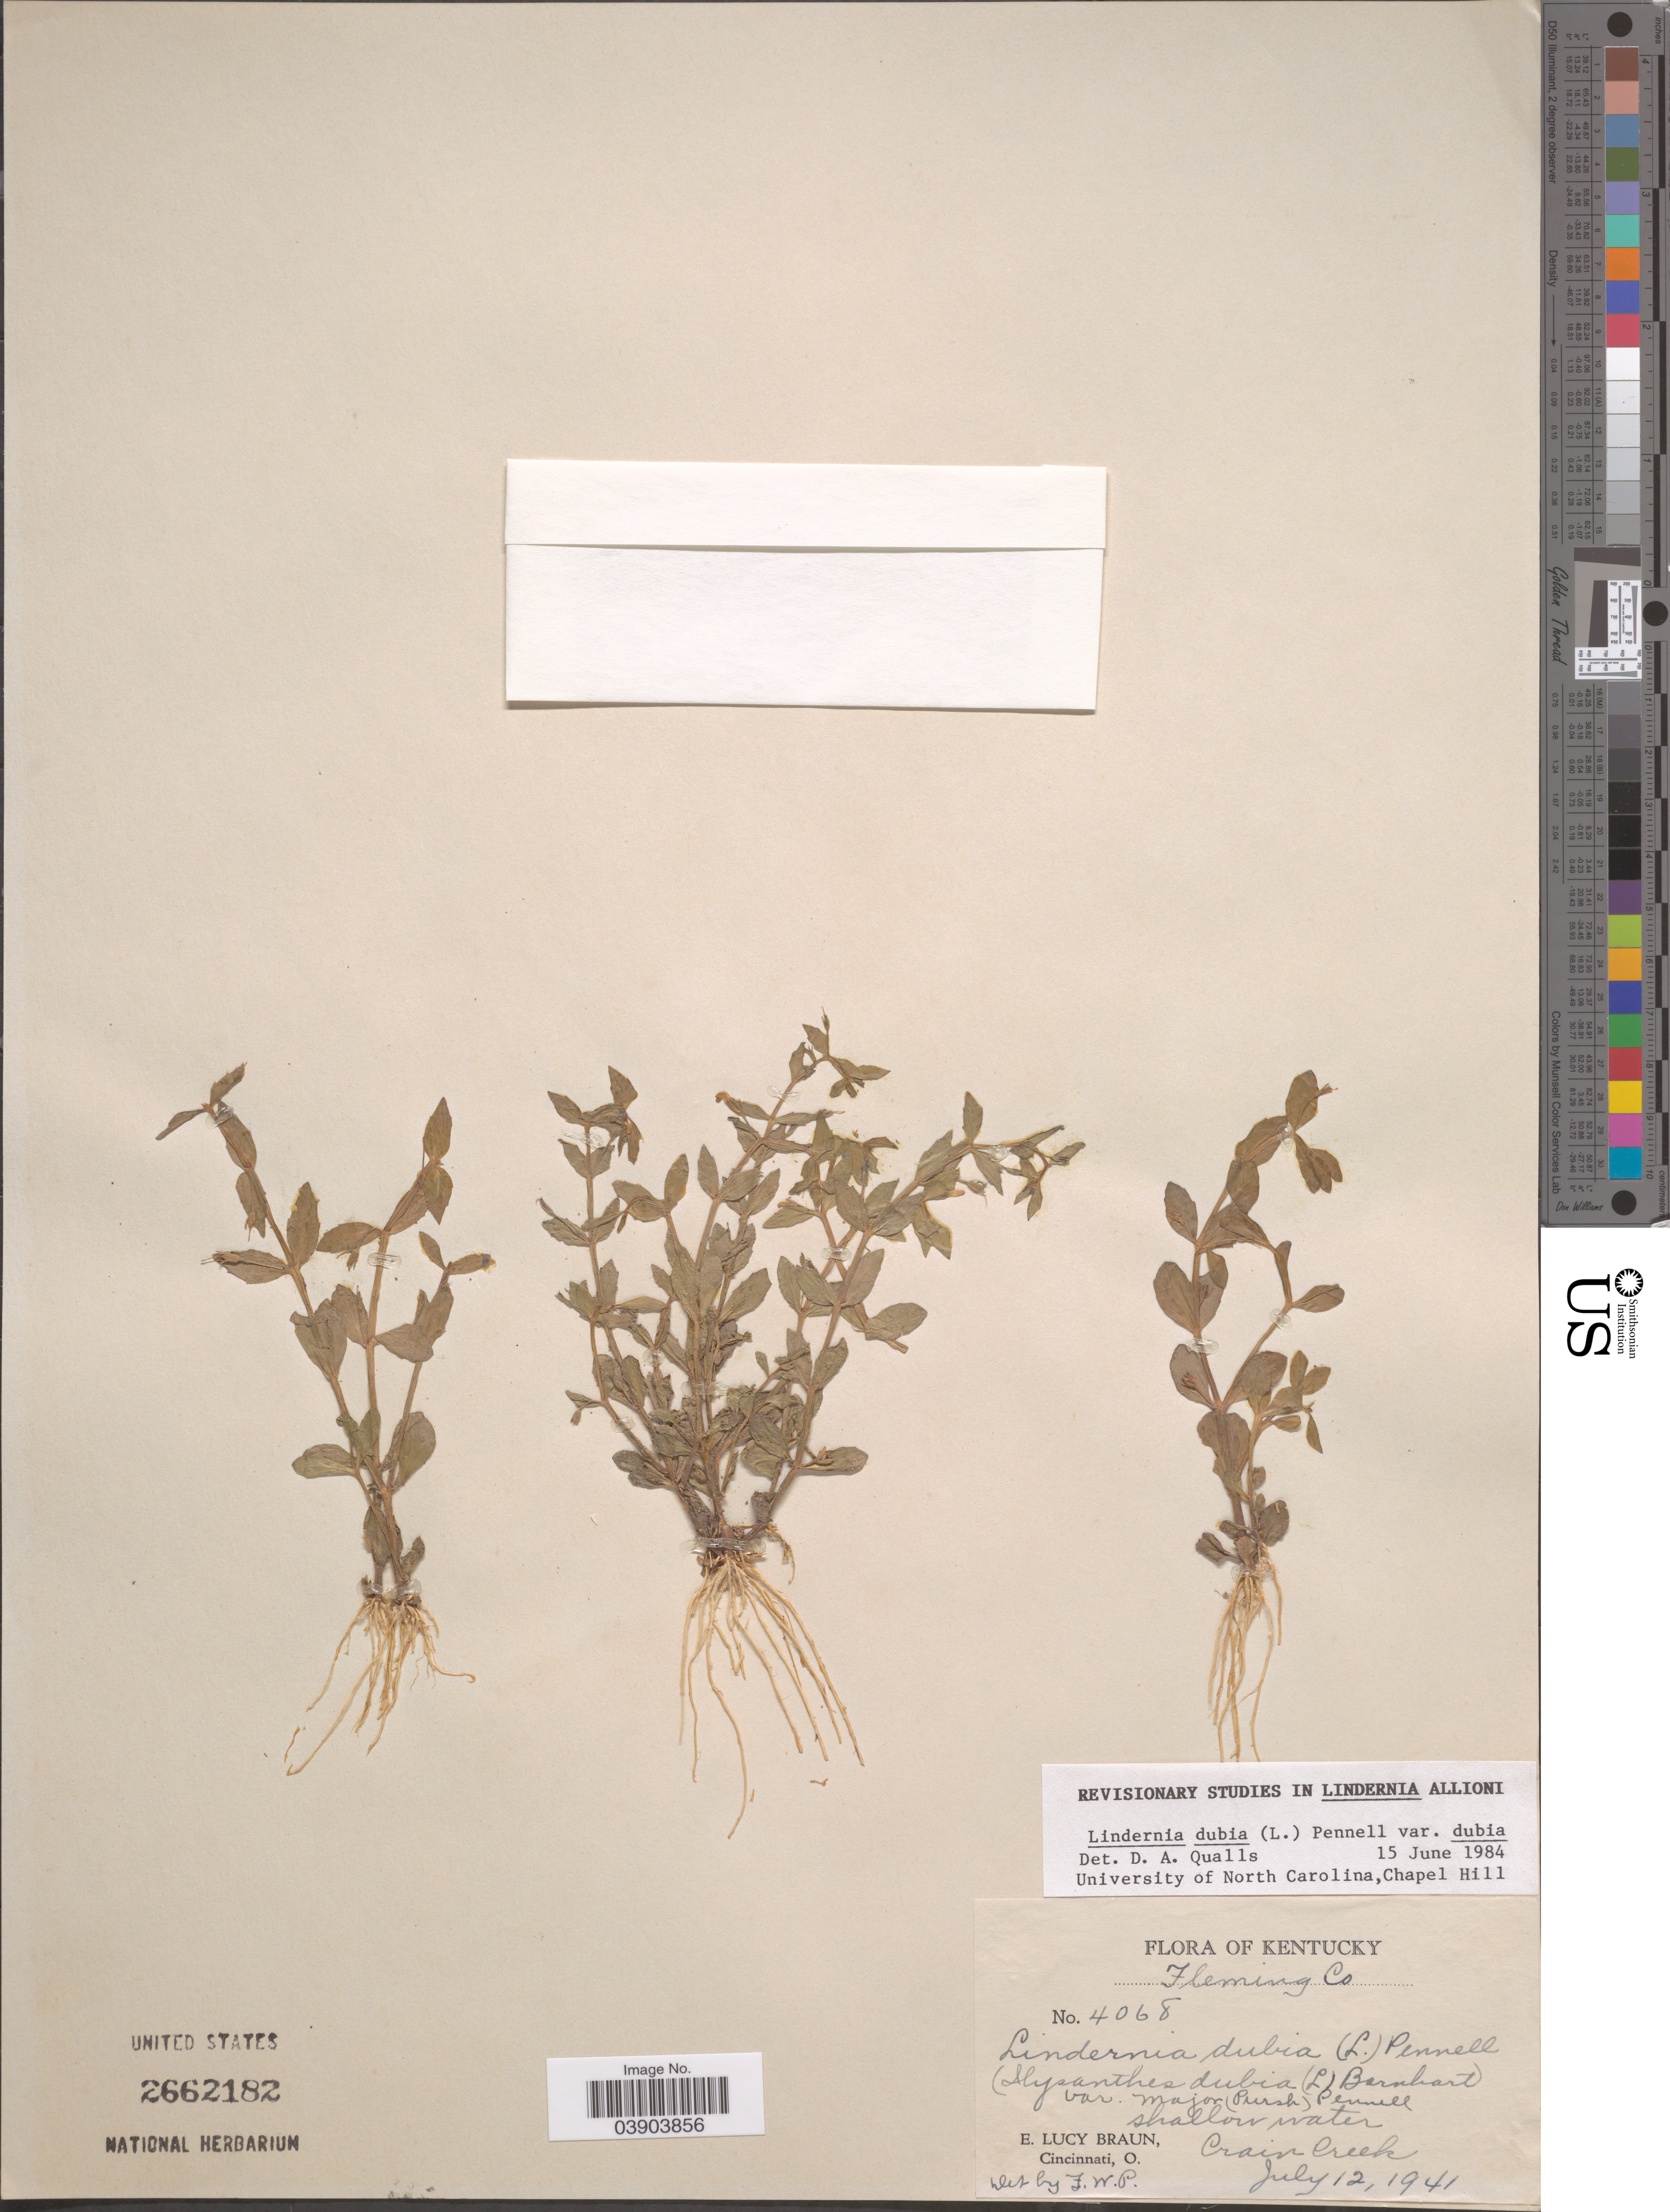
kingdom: Plantae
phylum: Tracheophyta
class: Magnoliopsida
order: Lamiales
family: Linderniaceae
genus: Lindernia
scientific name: Lindernia dubia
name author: (L.) Pennell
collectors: E. L. Braun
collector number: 4068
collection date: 1941-07-12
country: United States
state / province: Kentucky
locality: Fleming Co. Crain Creek.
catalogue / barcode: US 2662182